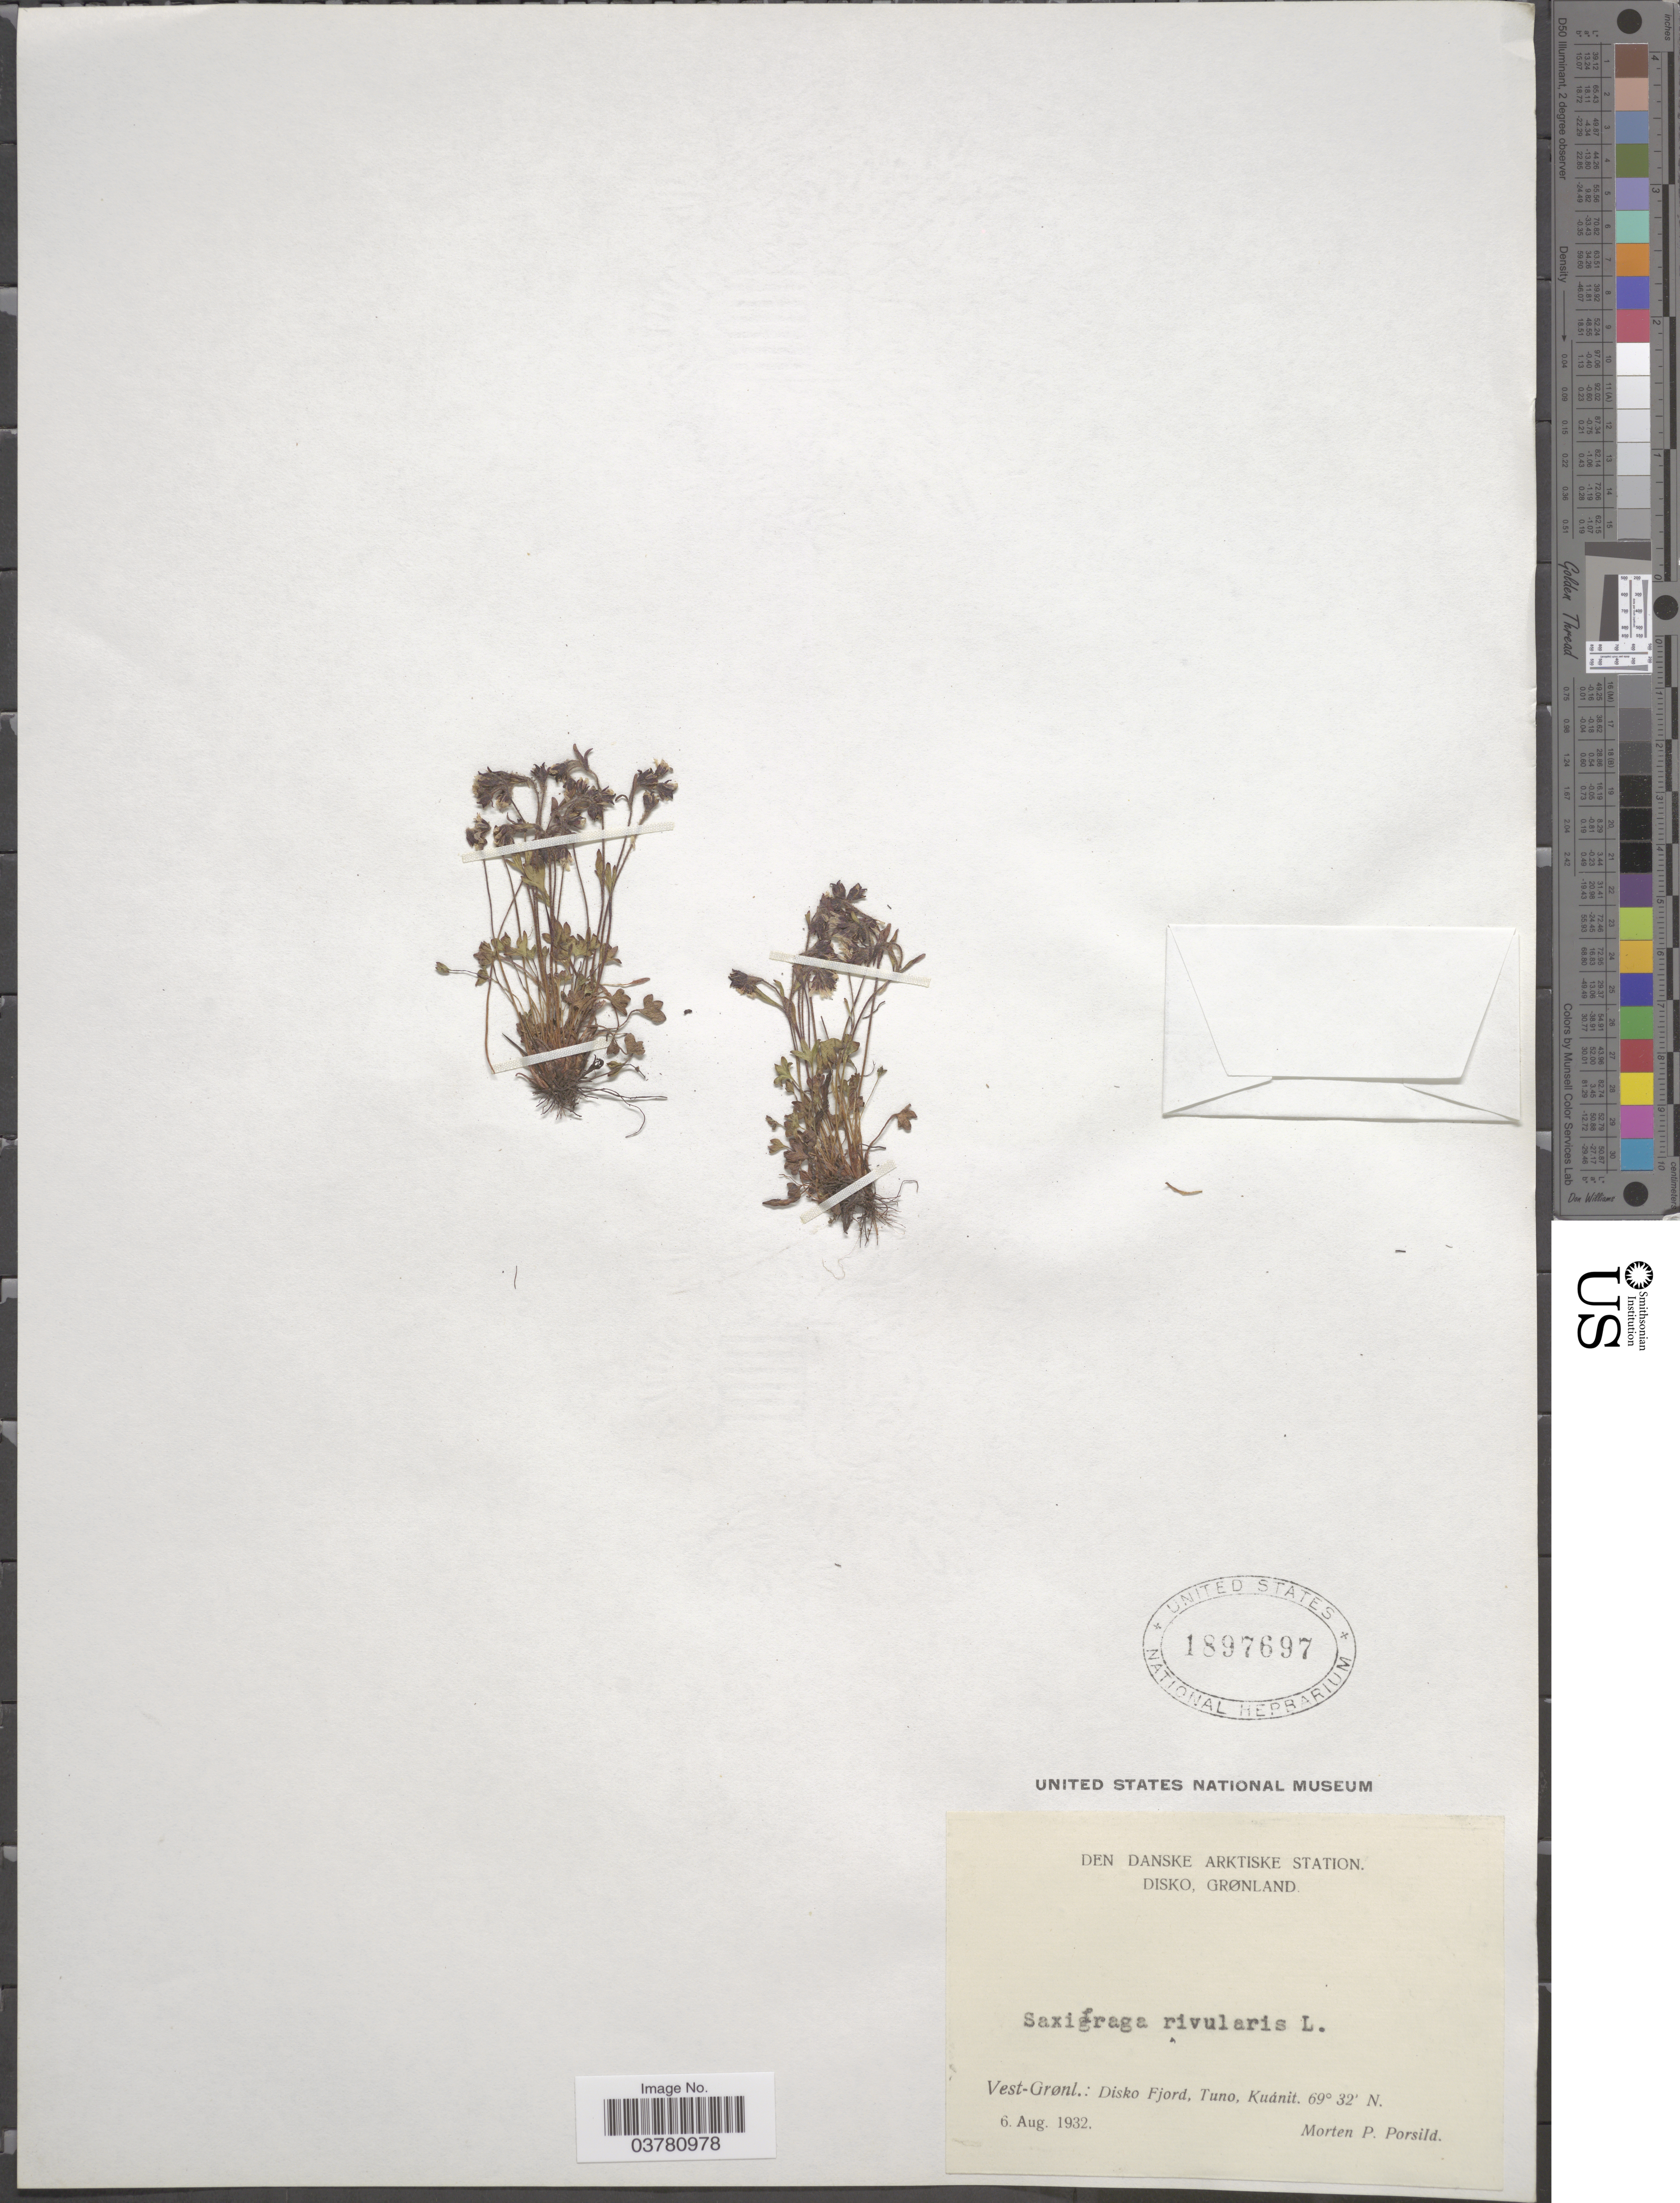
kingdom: Plantae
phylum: Tracheophyta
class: Magnoliopsida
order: Saxifragales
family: Saxifragaceae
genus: Saxifraga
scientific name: Saxifraga rivularis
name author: L.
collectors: M. P. Porsild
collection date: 1932-08-06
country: Greenland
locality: Den Danske Arktiske Station. Disko, Grønland. Vest-Grønl.: Disko Fjord, Tuno, Kudnit.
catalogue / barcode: US 1897697